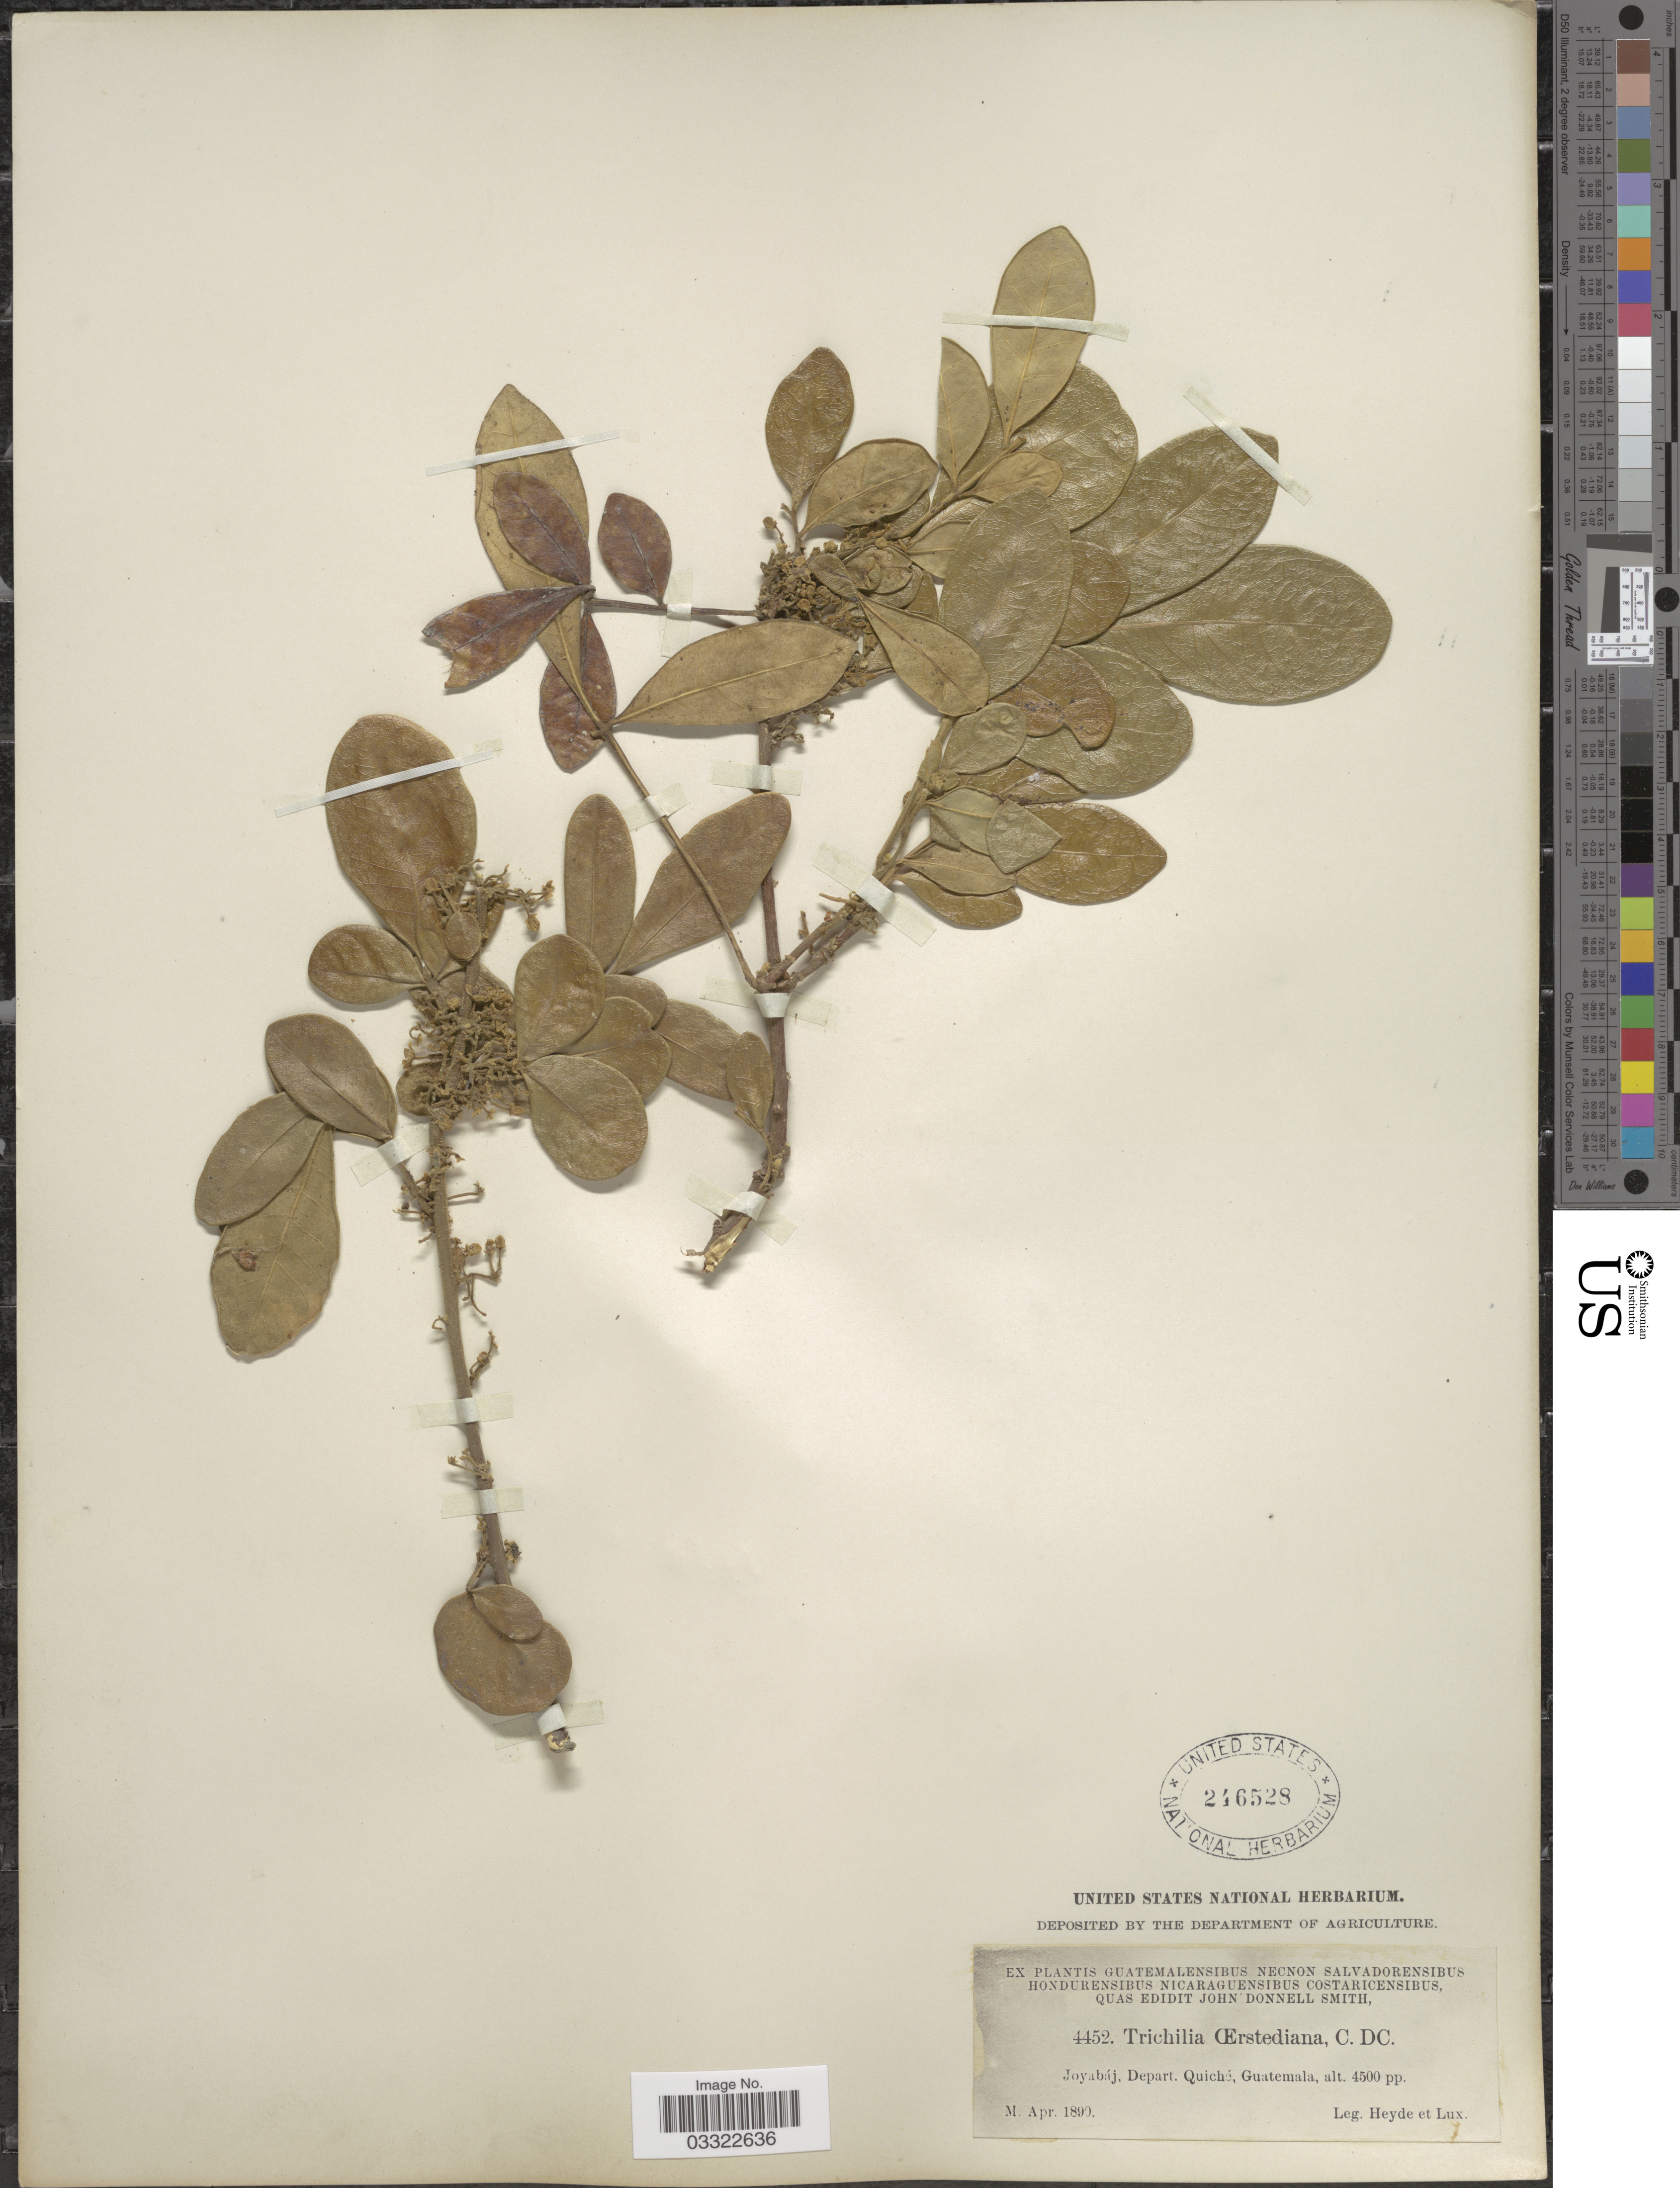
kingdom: Plantae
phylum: Tracheophyta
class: Magnoliopsida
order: Sapindales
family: Meliaceae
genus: Trichilia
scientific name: Trichilia oerstediana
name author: C. DC.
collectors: Heyde & Lux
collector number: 4452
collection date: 1890-04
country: Guatemala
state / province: El Quiché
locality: Joyabáj, Depart. Quiché.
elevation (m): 1372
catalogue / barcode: US 246528